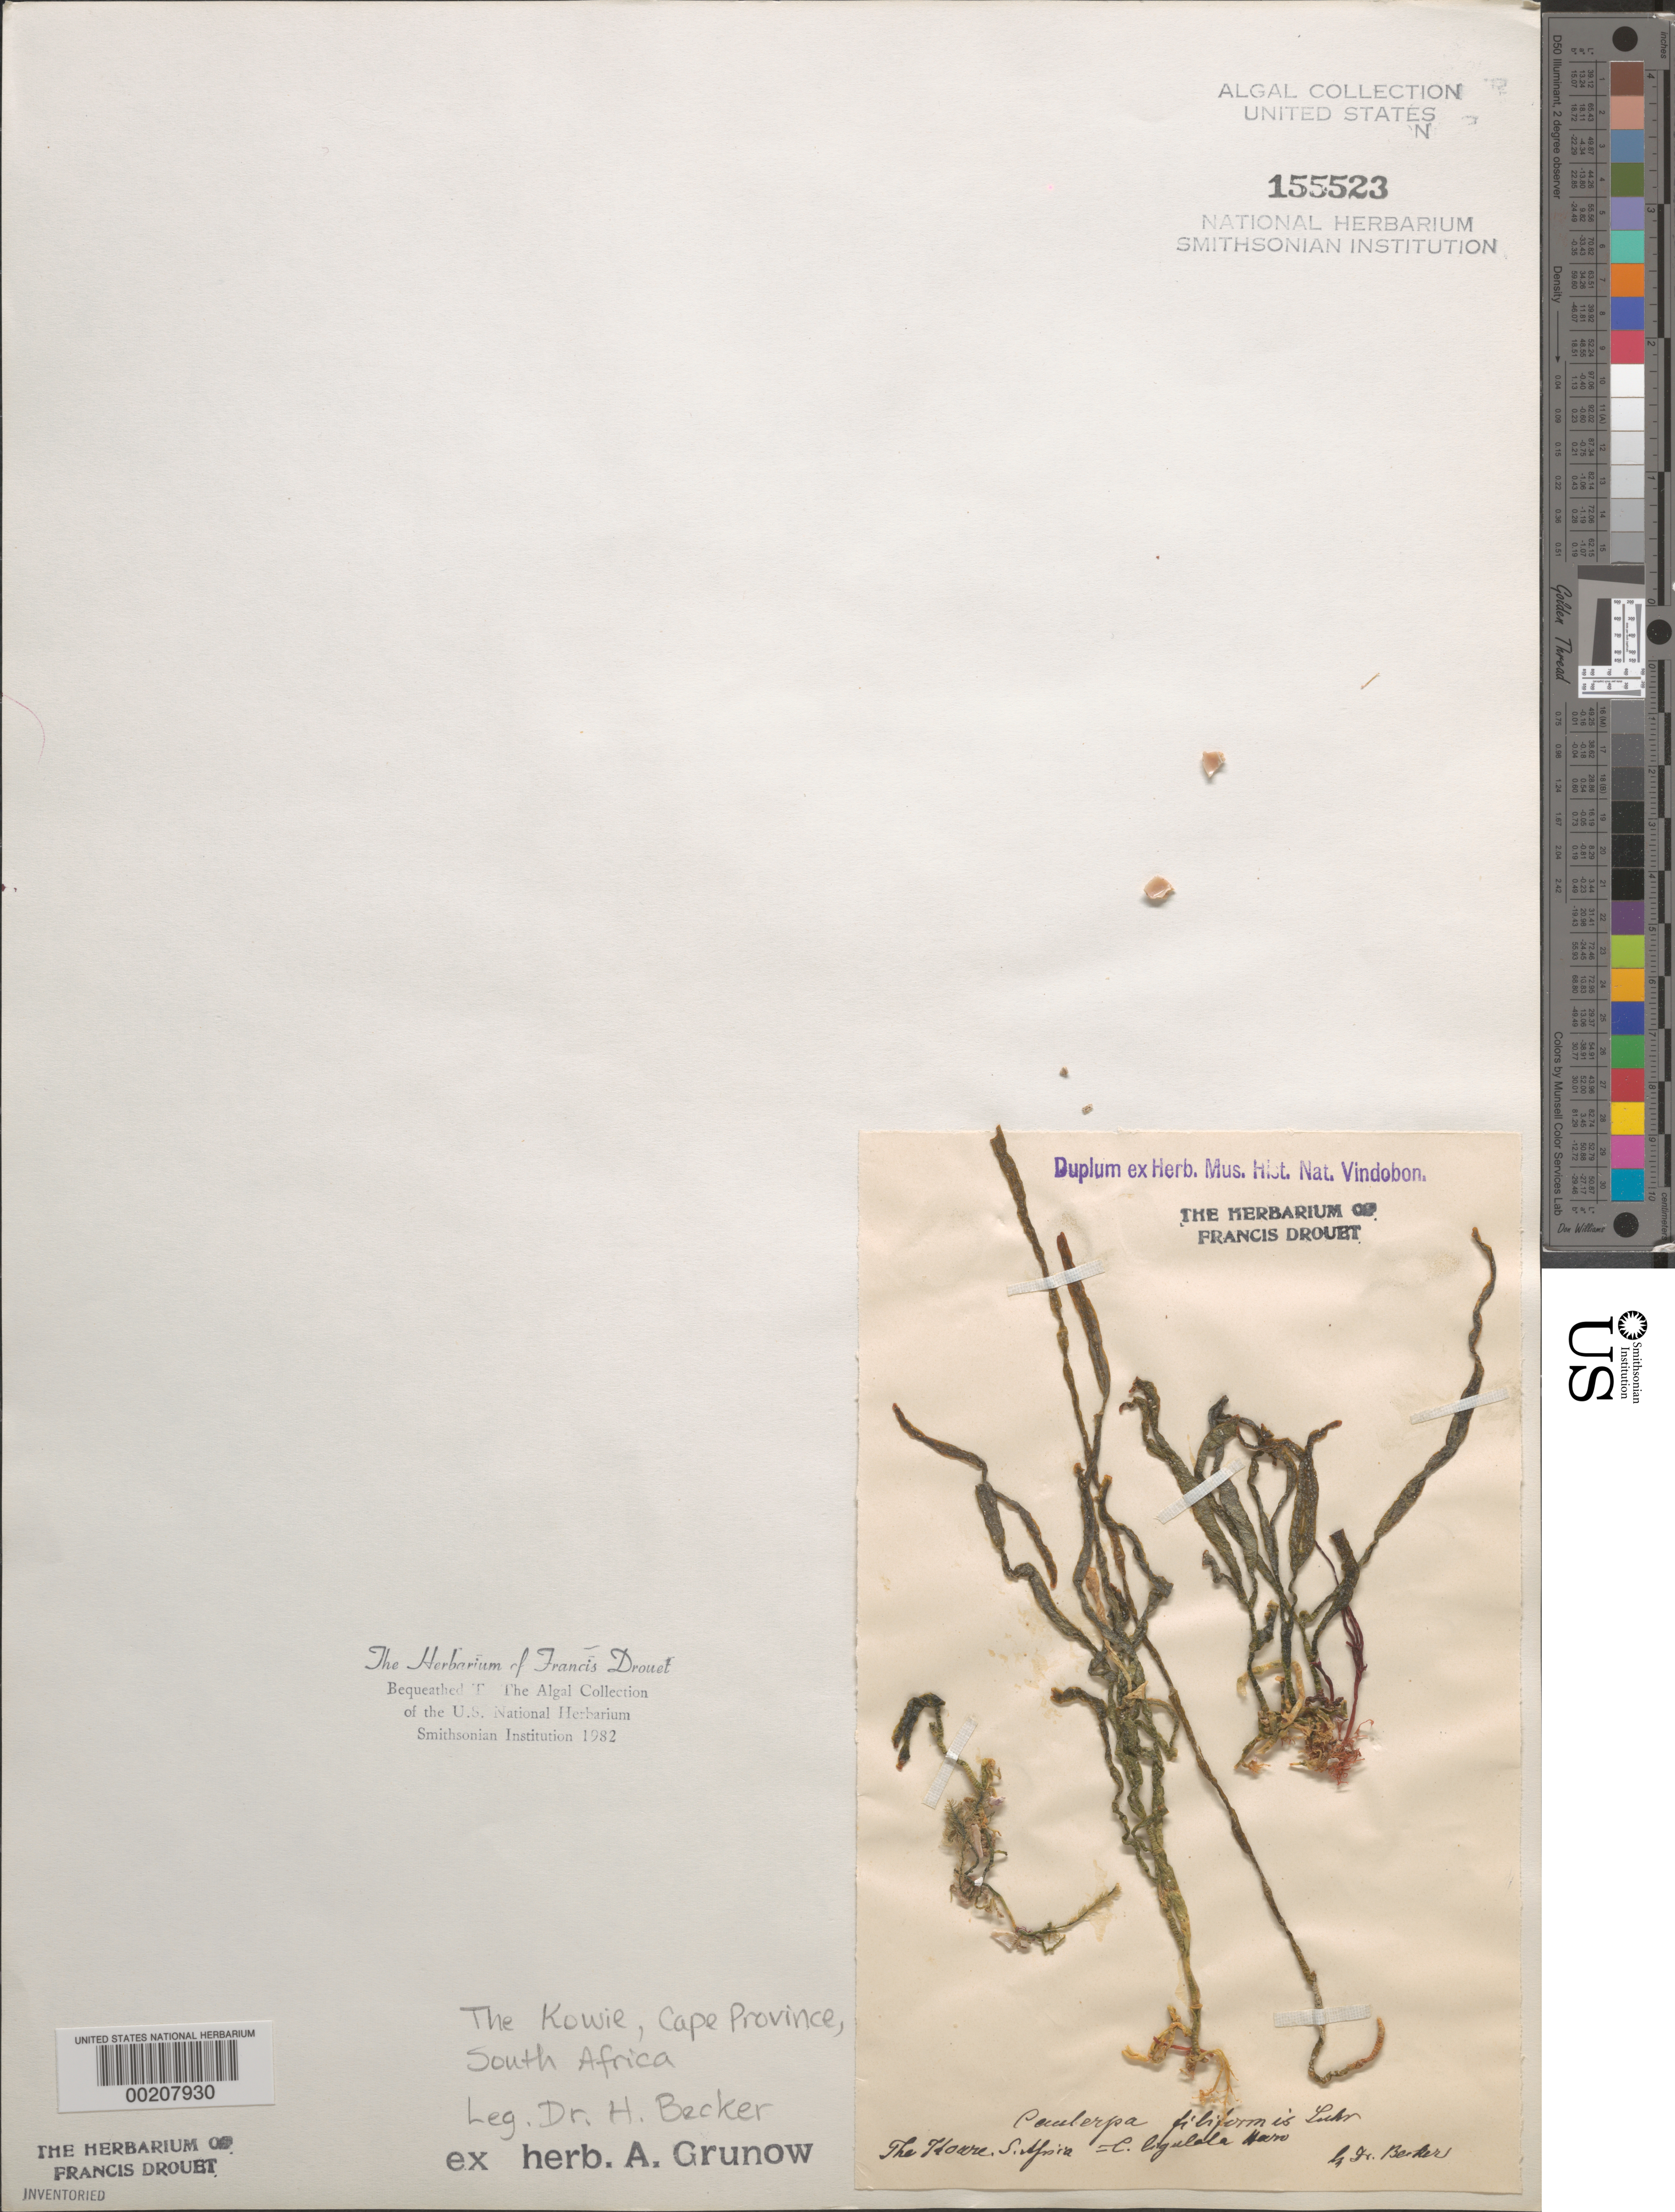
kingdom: Plantae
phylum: Chlorophyta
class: Ulvophyceae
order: Bryopsidales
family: Caulerpaceae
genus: Caulerpa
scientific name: Caulerpa filiformis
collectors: H. Becker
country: South Africa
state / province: Eastern Cape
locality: The kowie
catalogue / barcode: US 155523